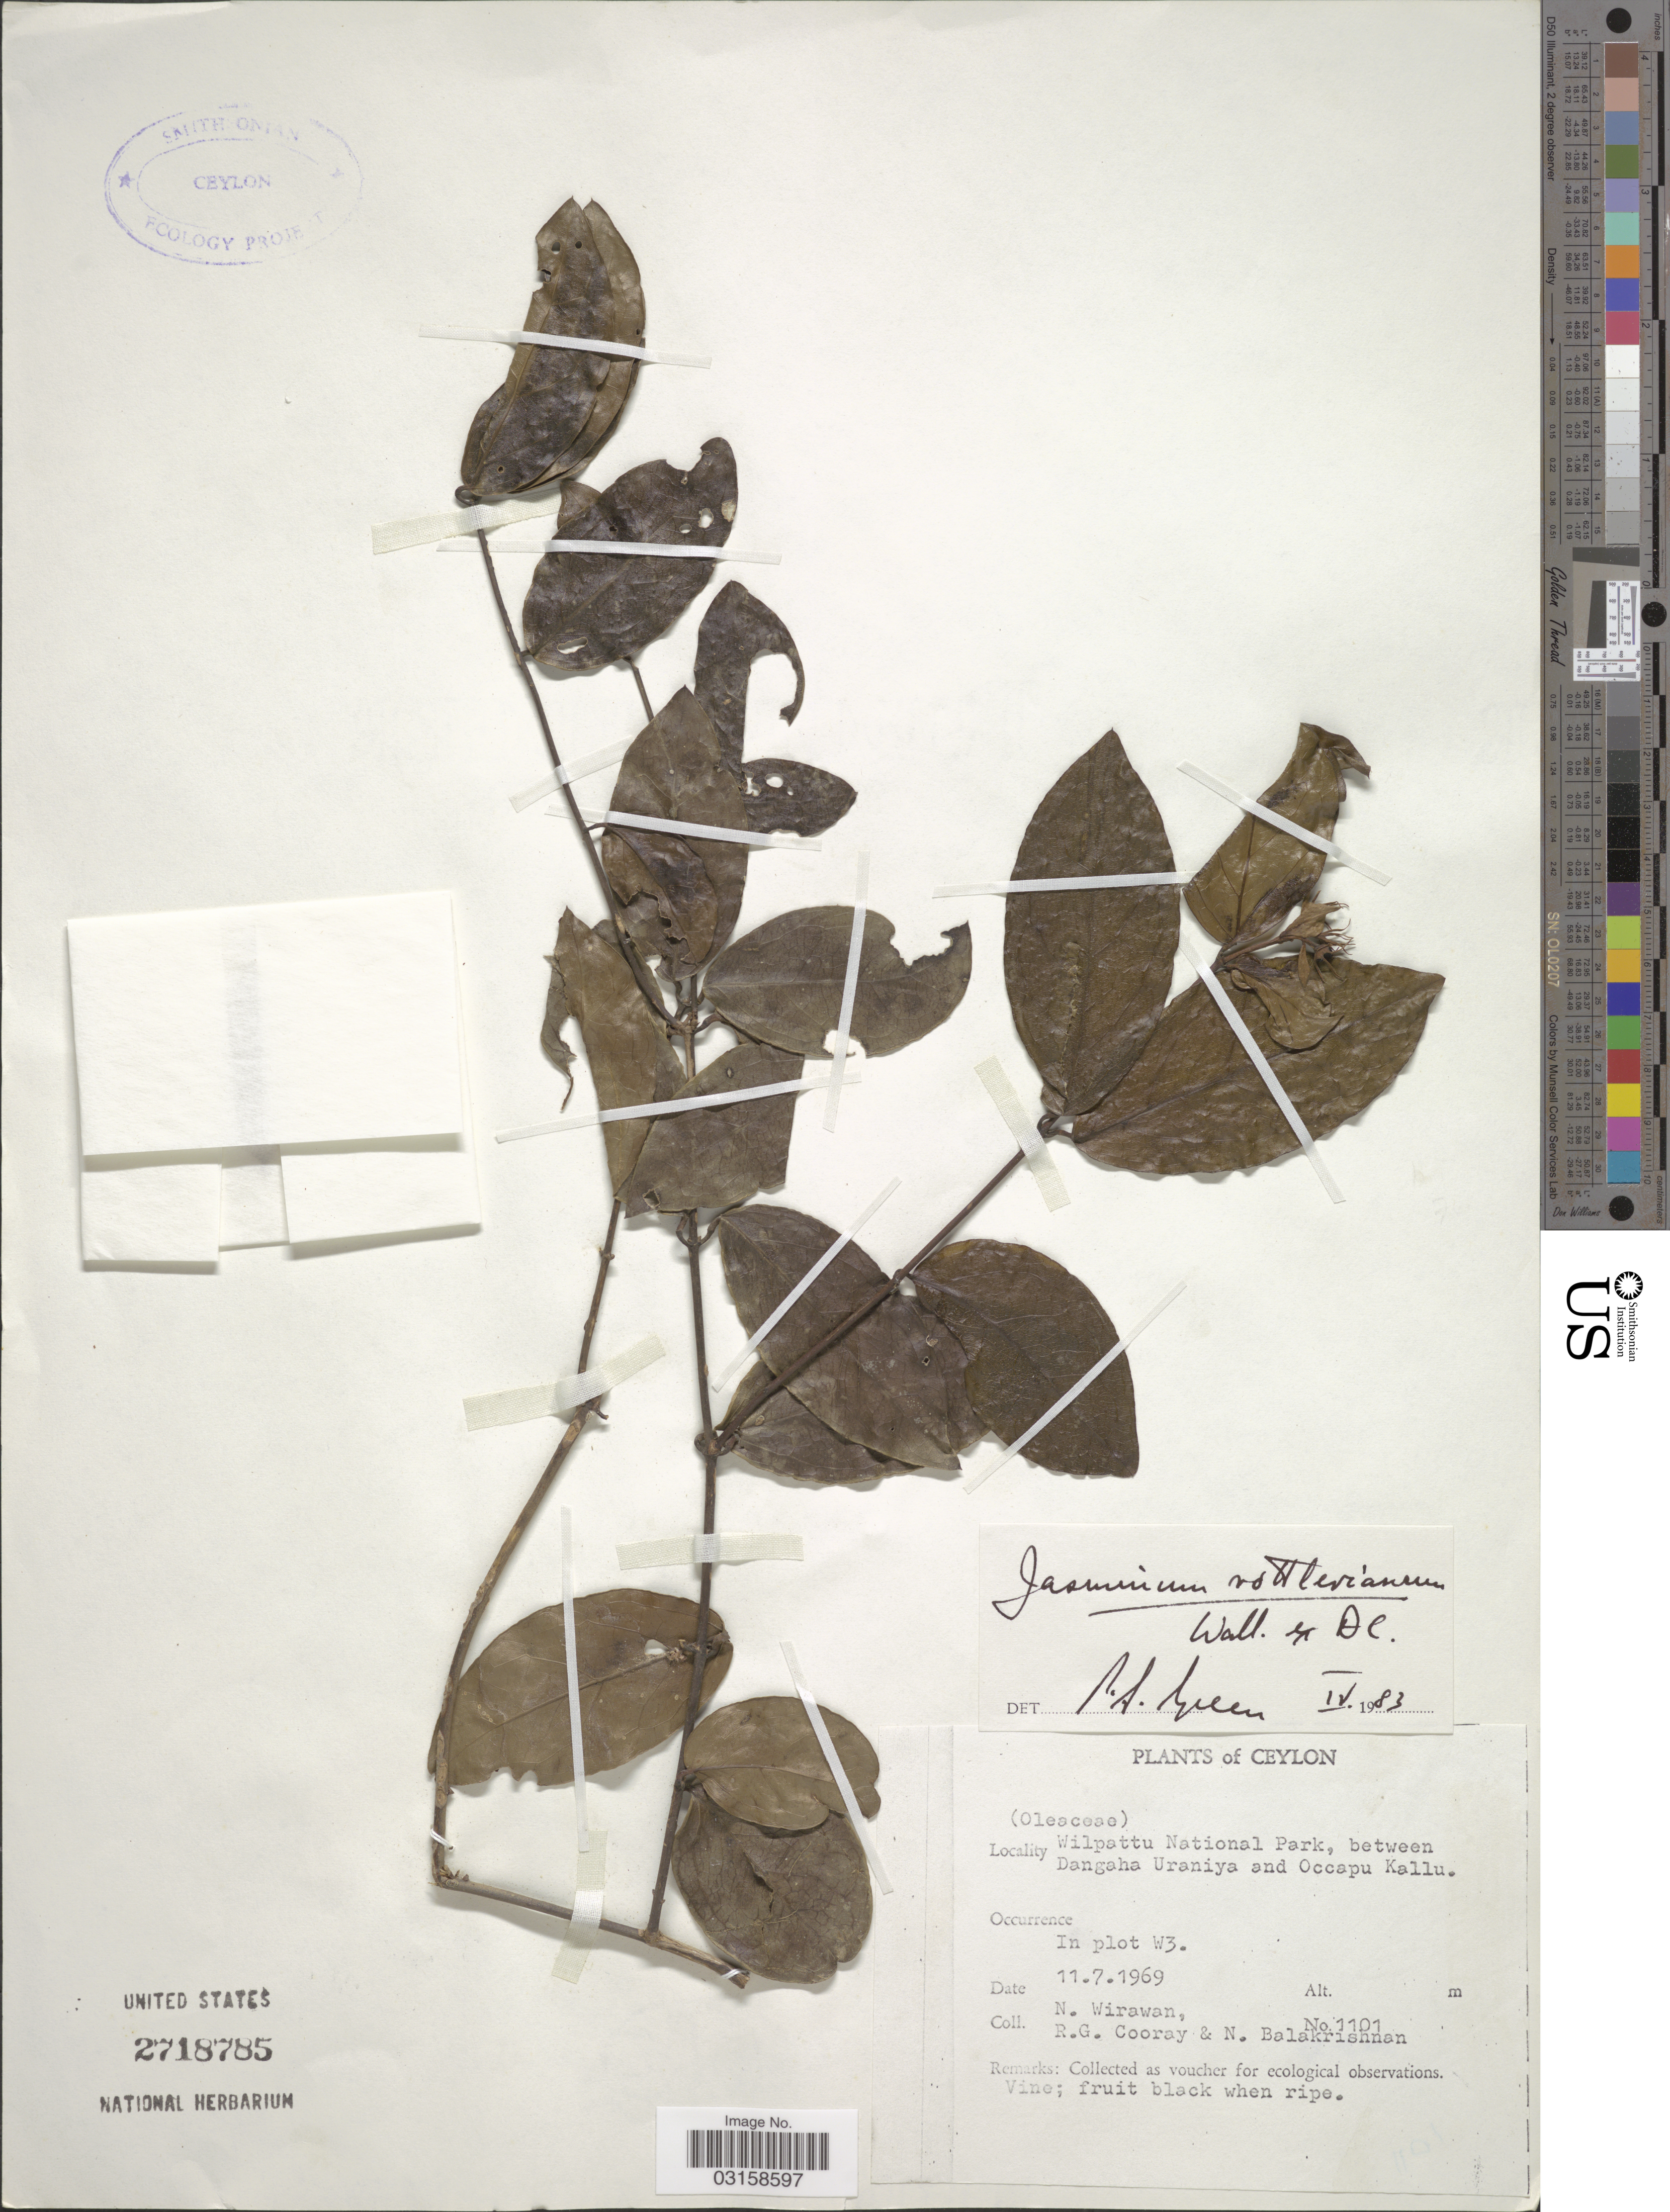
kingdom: Plantae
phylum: Tracheophyta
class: Magnoliopsida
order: Lamiales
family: Oleaceae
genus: Jasminum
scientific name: Jasminum rottlerianum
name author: Wall. ex DC.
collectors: N. Wirawan, R. Cooray & N. Balakrishnan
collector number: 1101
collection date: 1969-07-11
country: Sri Lanka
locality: Ceylon. Wilpattu National Park, between Dangaha Uraniya and Occapu Kallu. In plot W3.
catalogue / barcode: US 2718785